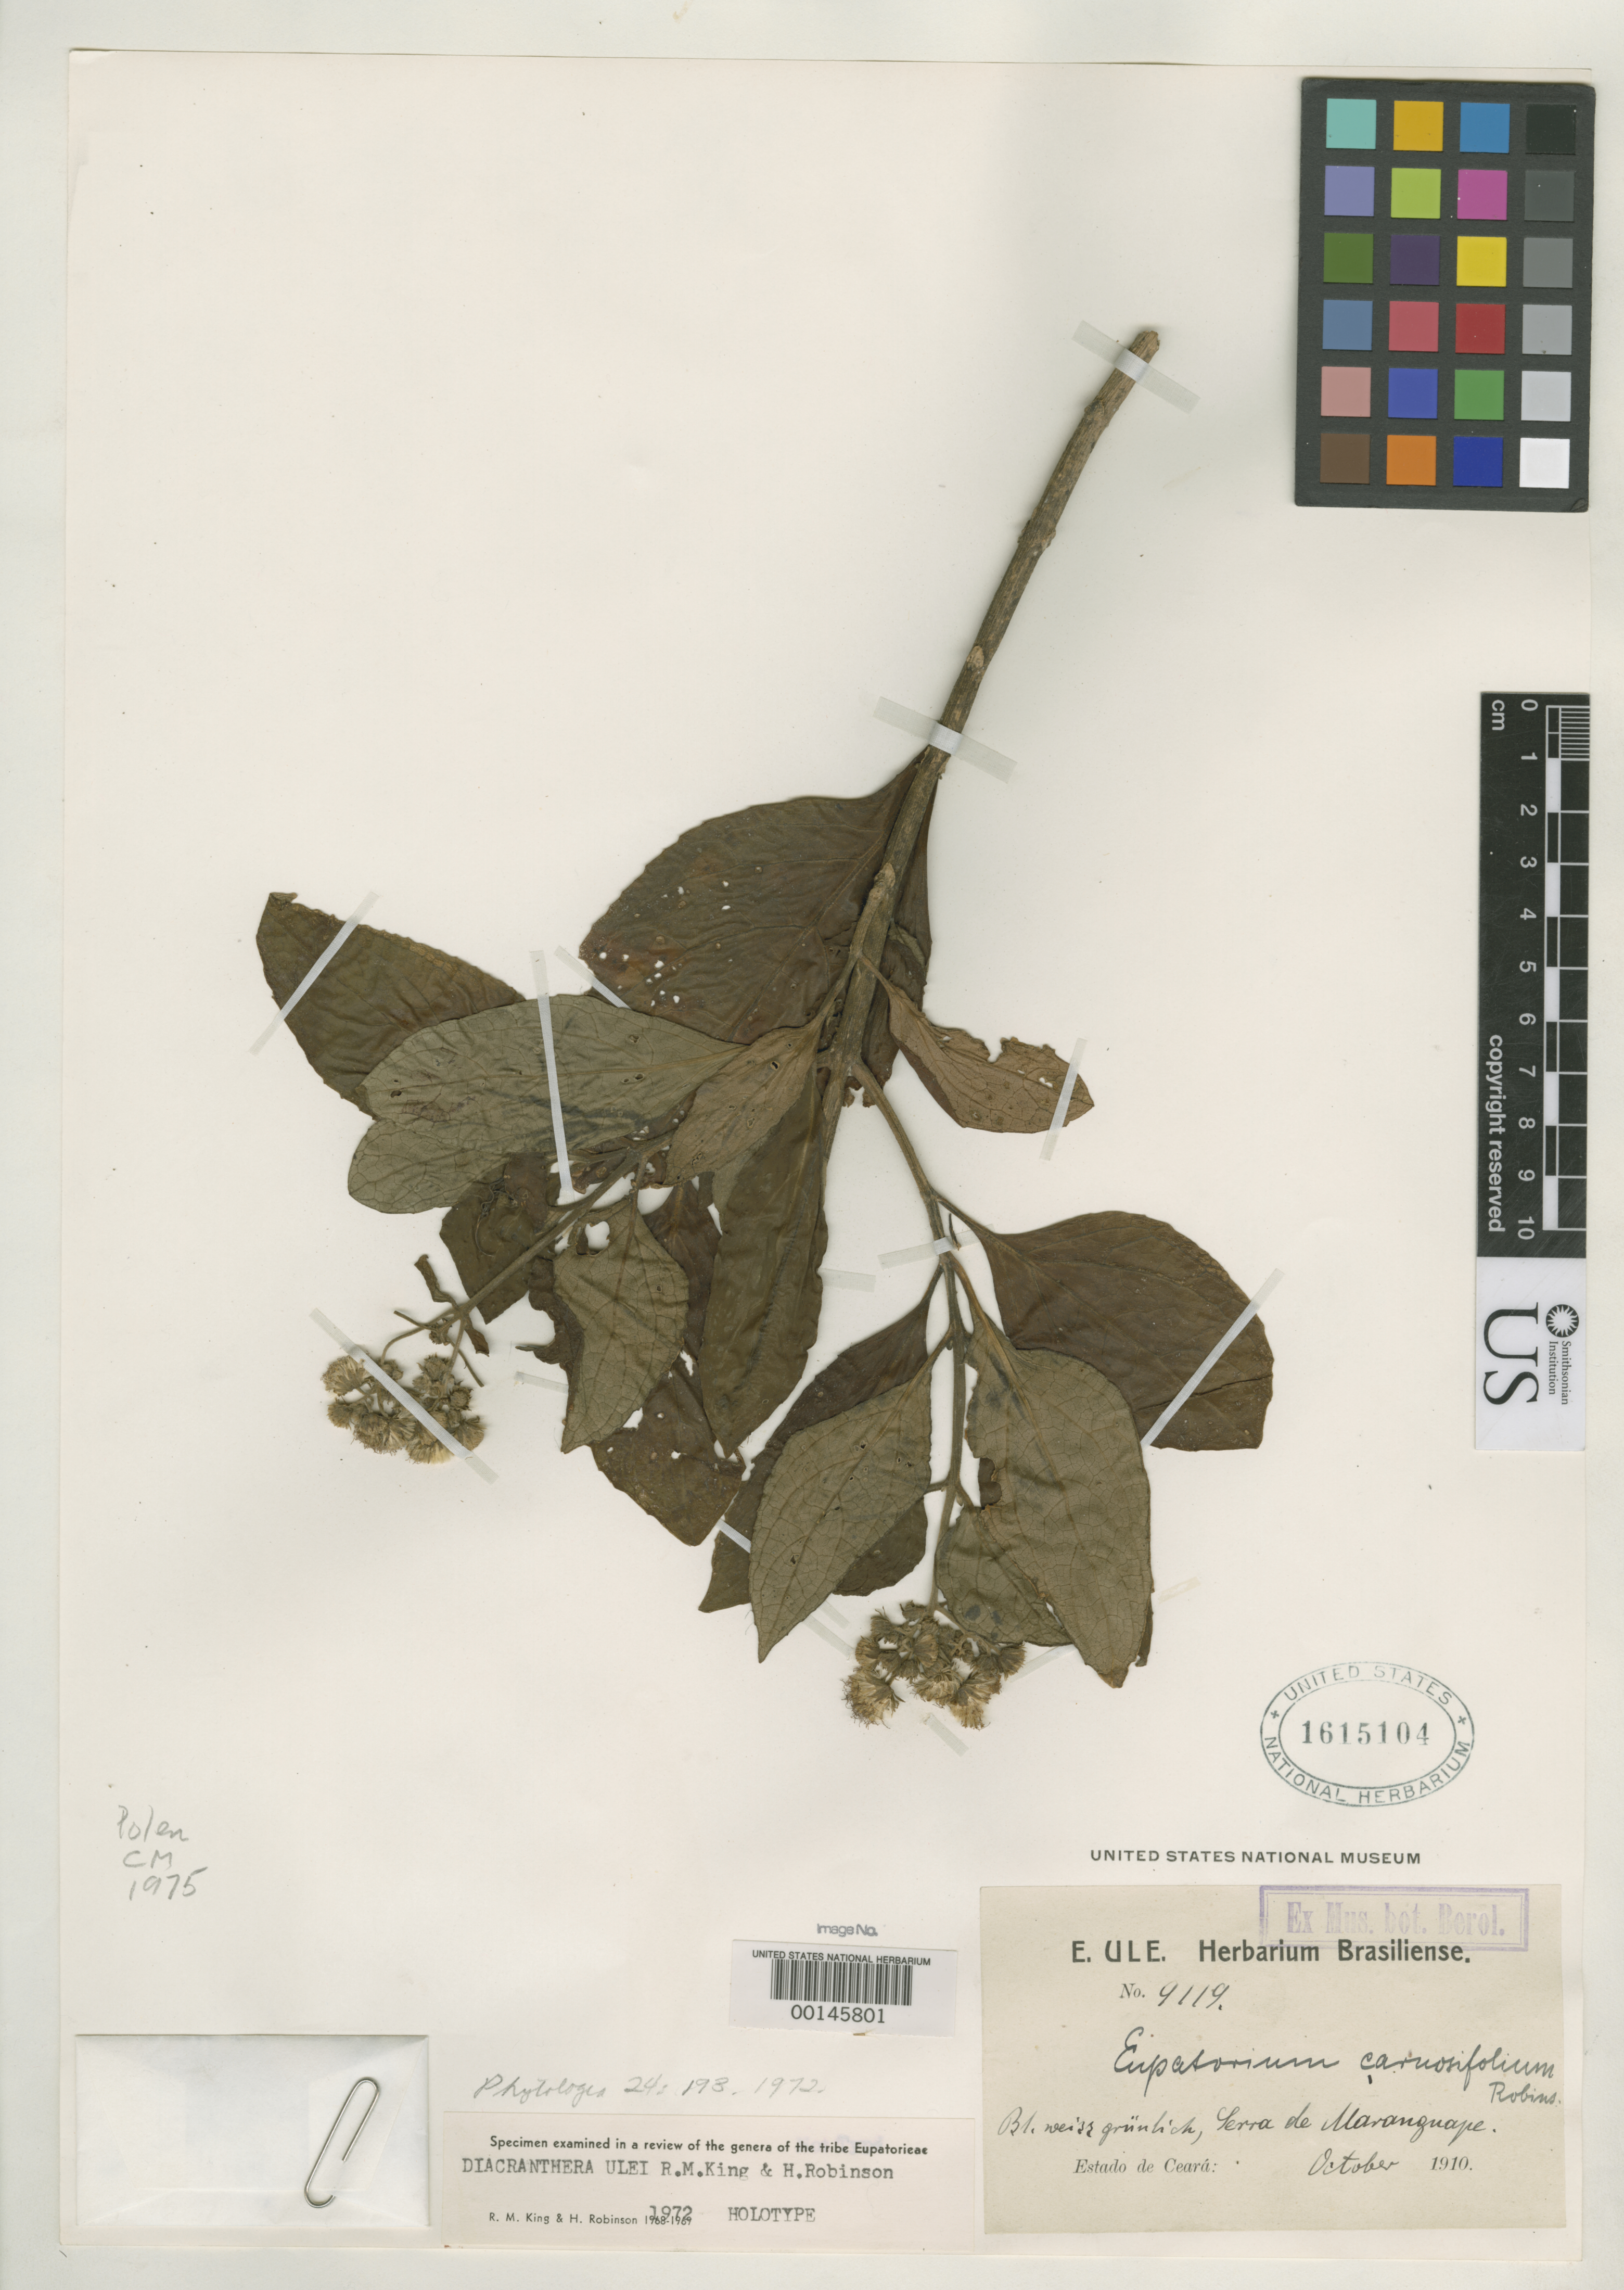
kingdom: Plantae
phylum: Tracheophyta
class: Magnoliopsida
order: Asterales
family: Asteraceae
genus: Diacranthera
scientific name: Diacranthera ulei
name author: R.M. King & H. Rob.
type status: Holotype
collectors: E. H. Ule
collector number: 9119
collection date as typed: Oct 1910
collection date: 1910-10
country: Brazil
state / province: Ceará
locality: Serra da Maranguape.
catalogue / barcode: US 1615104